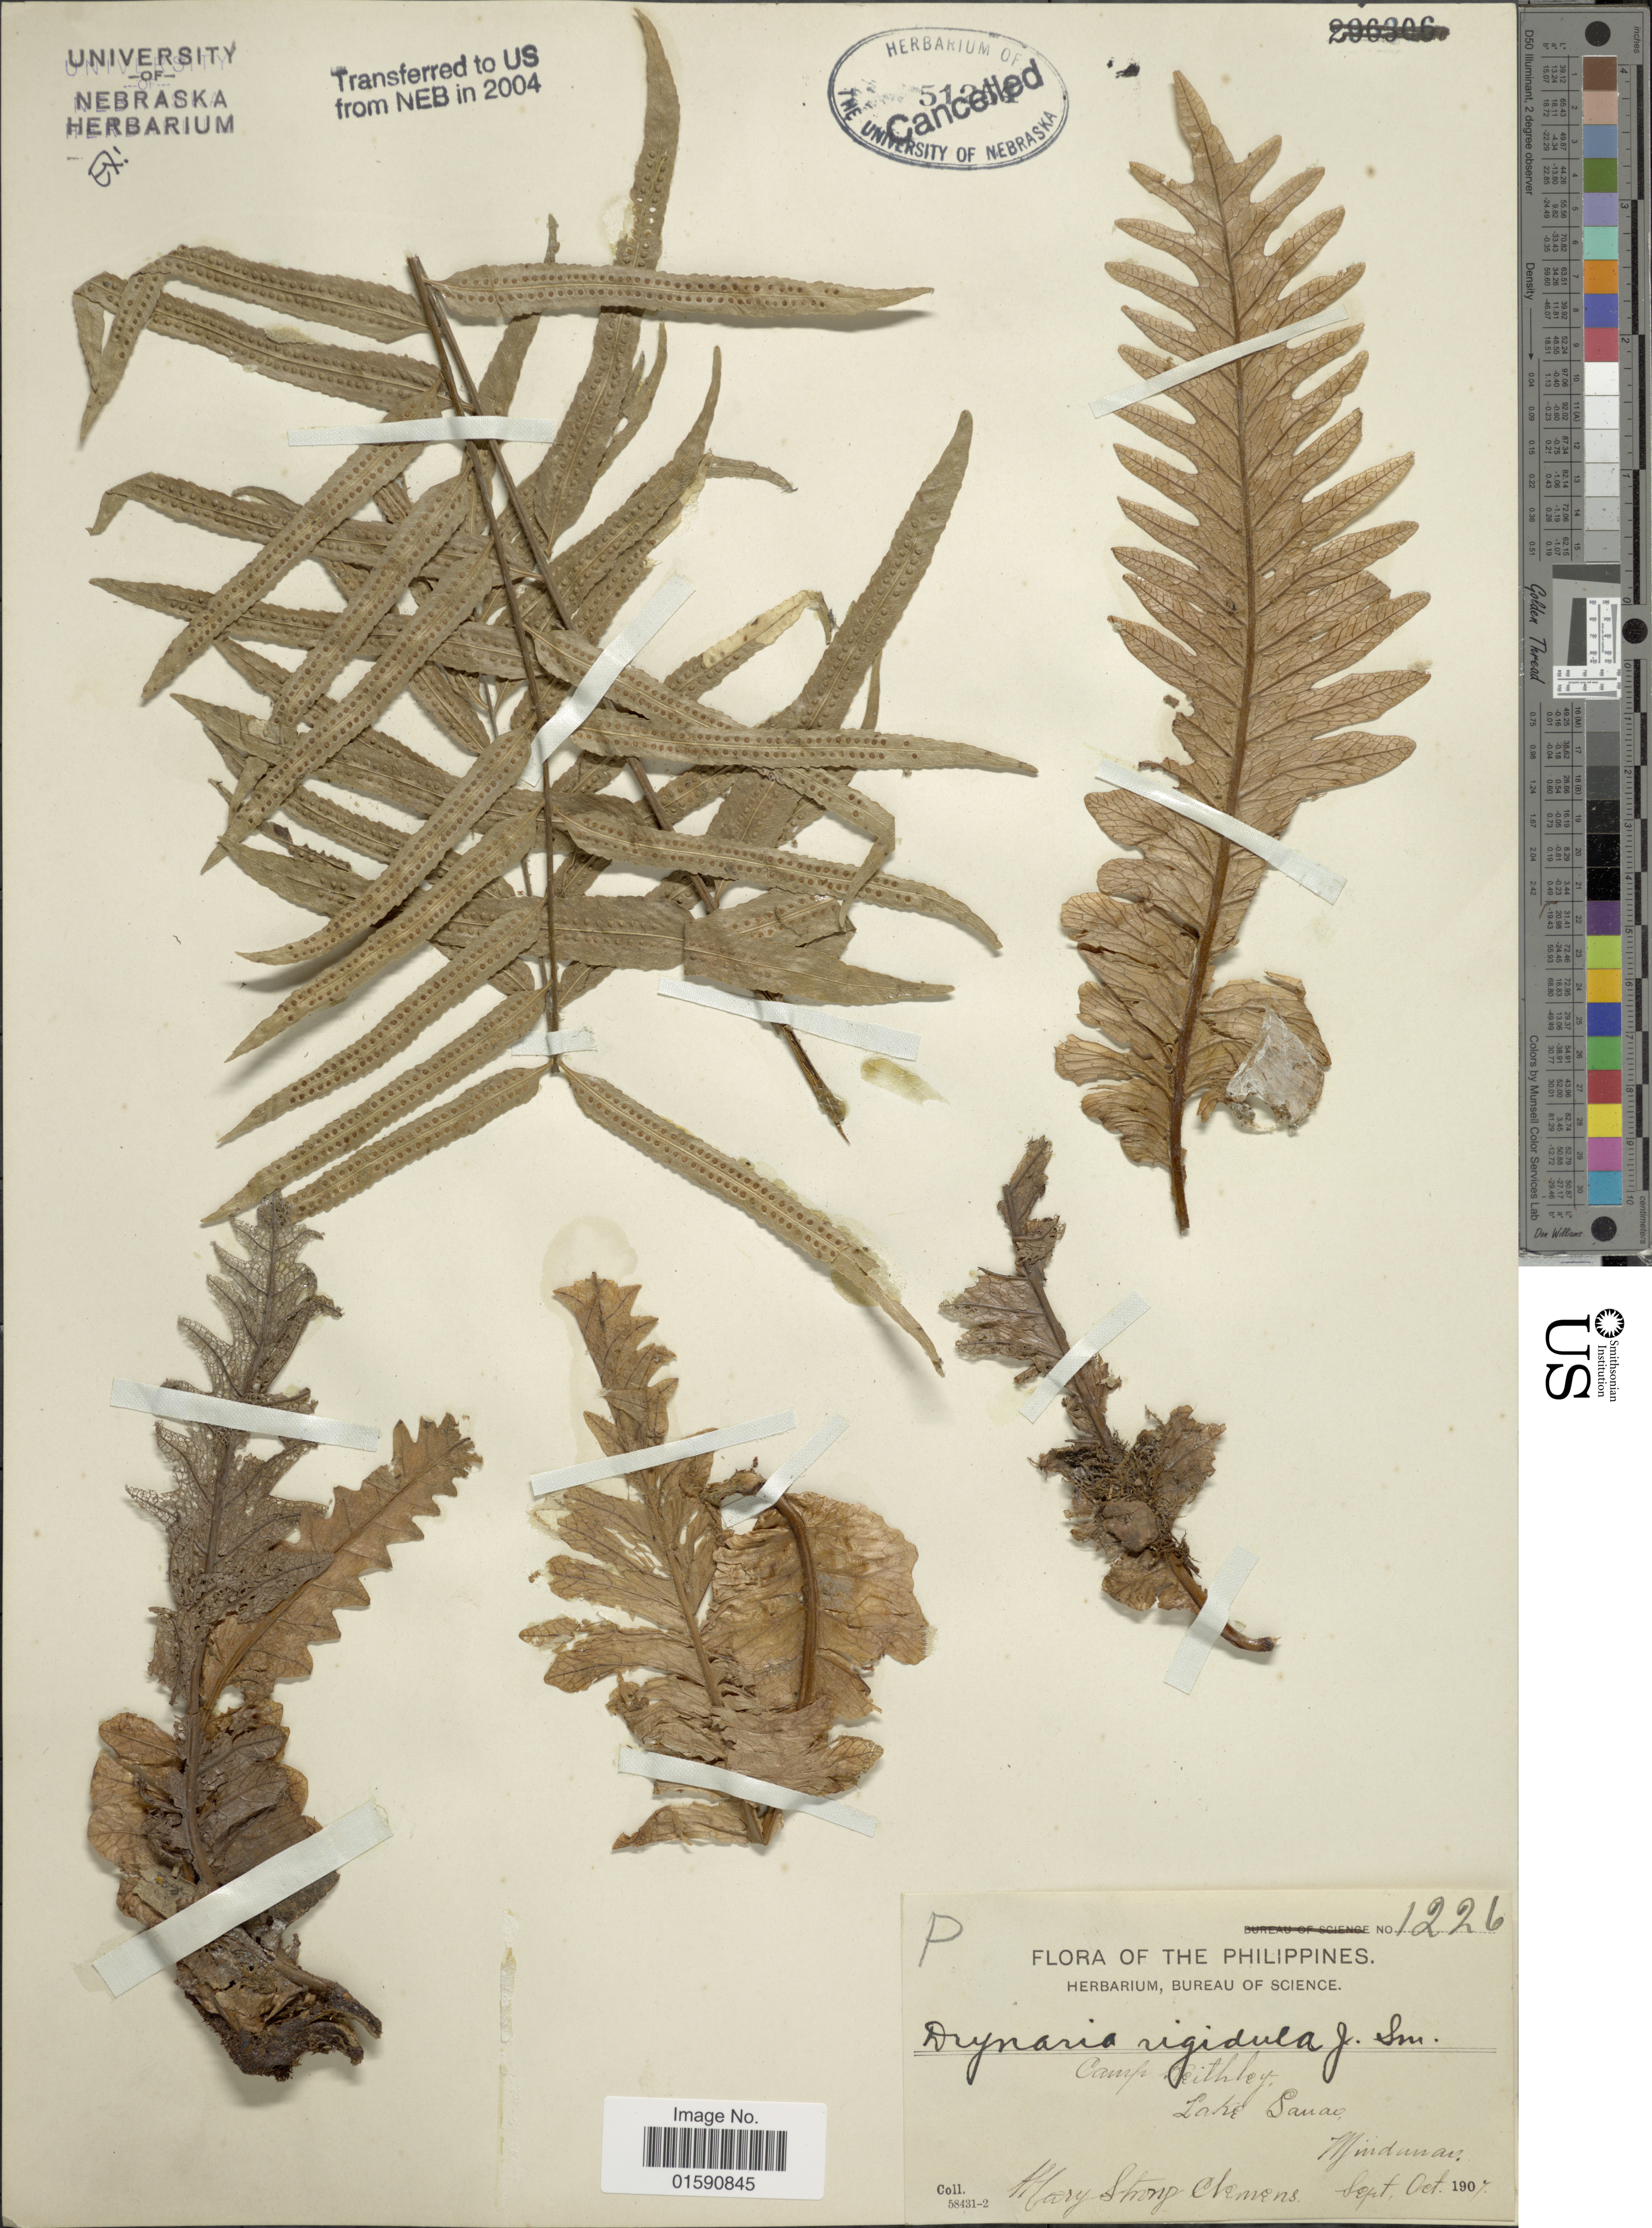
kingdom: Plantae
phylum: Tracheophyta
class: Polypodiopsida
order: Polypodiales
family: Polypodiaceae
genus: Drynaria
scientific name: Drynaria rigidula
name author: (Sw.) Bedd.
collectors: M. S. Clemens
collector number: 1226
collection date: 1907-09/1907-10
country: Philippines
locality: Camp Keithley, Lake Lanao, Mindanao